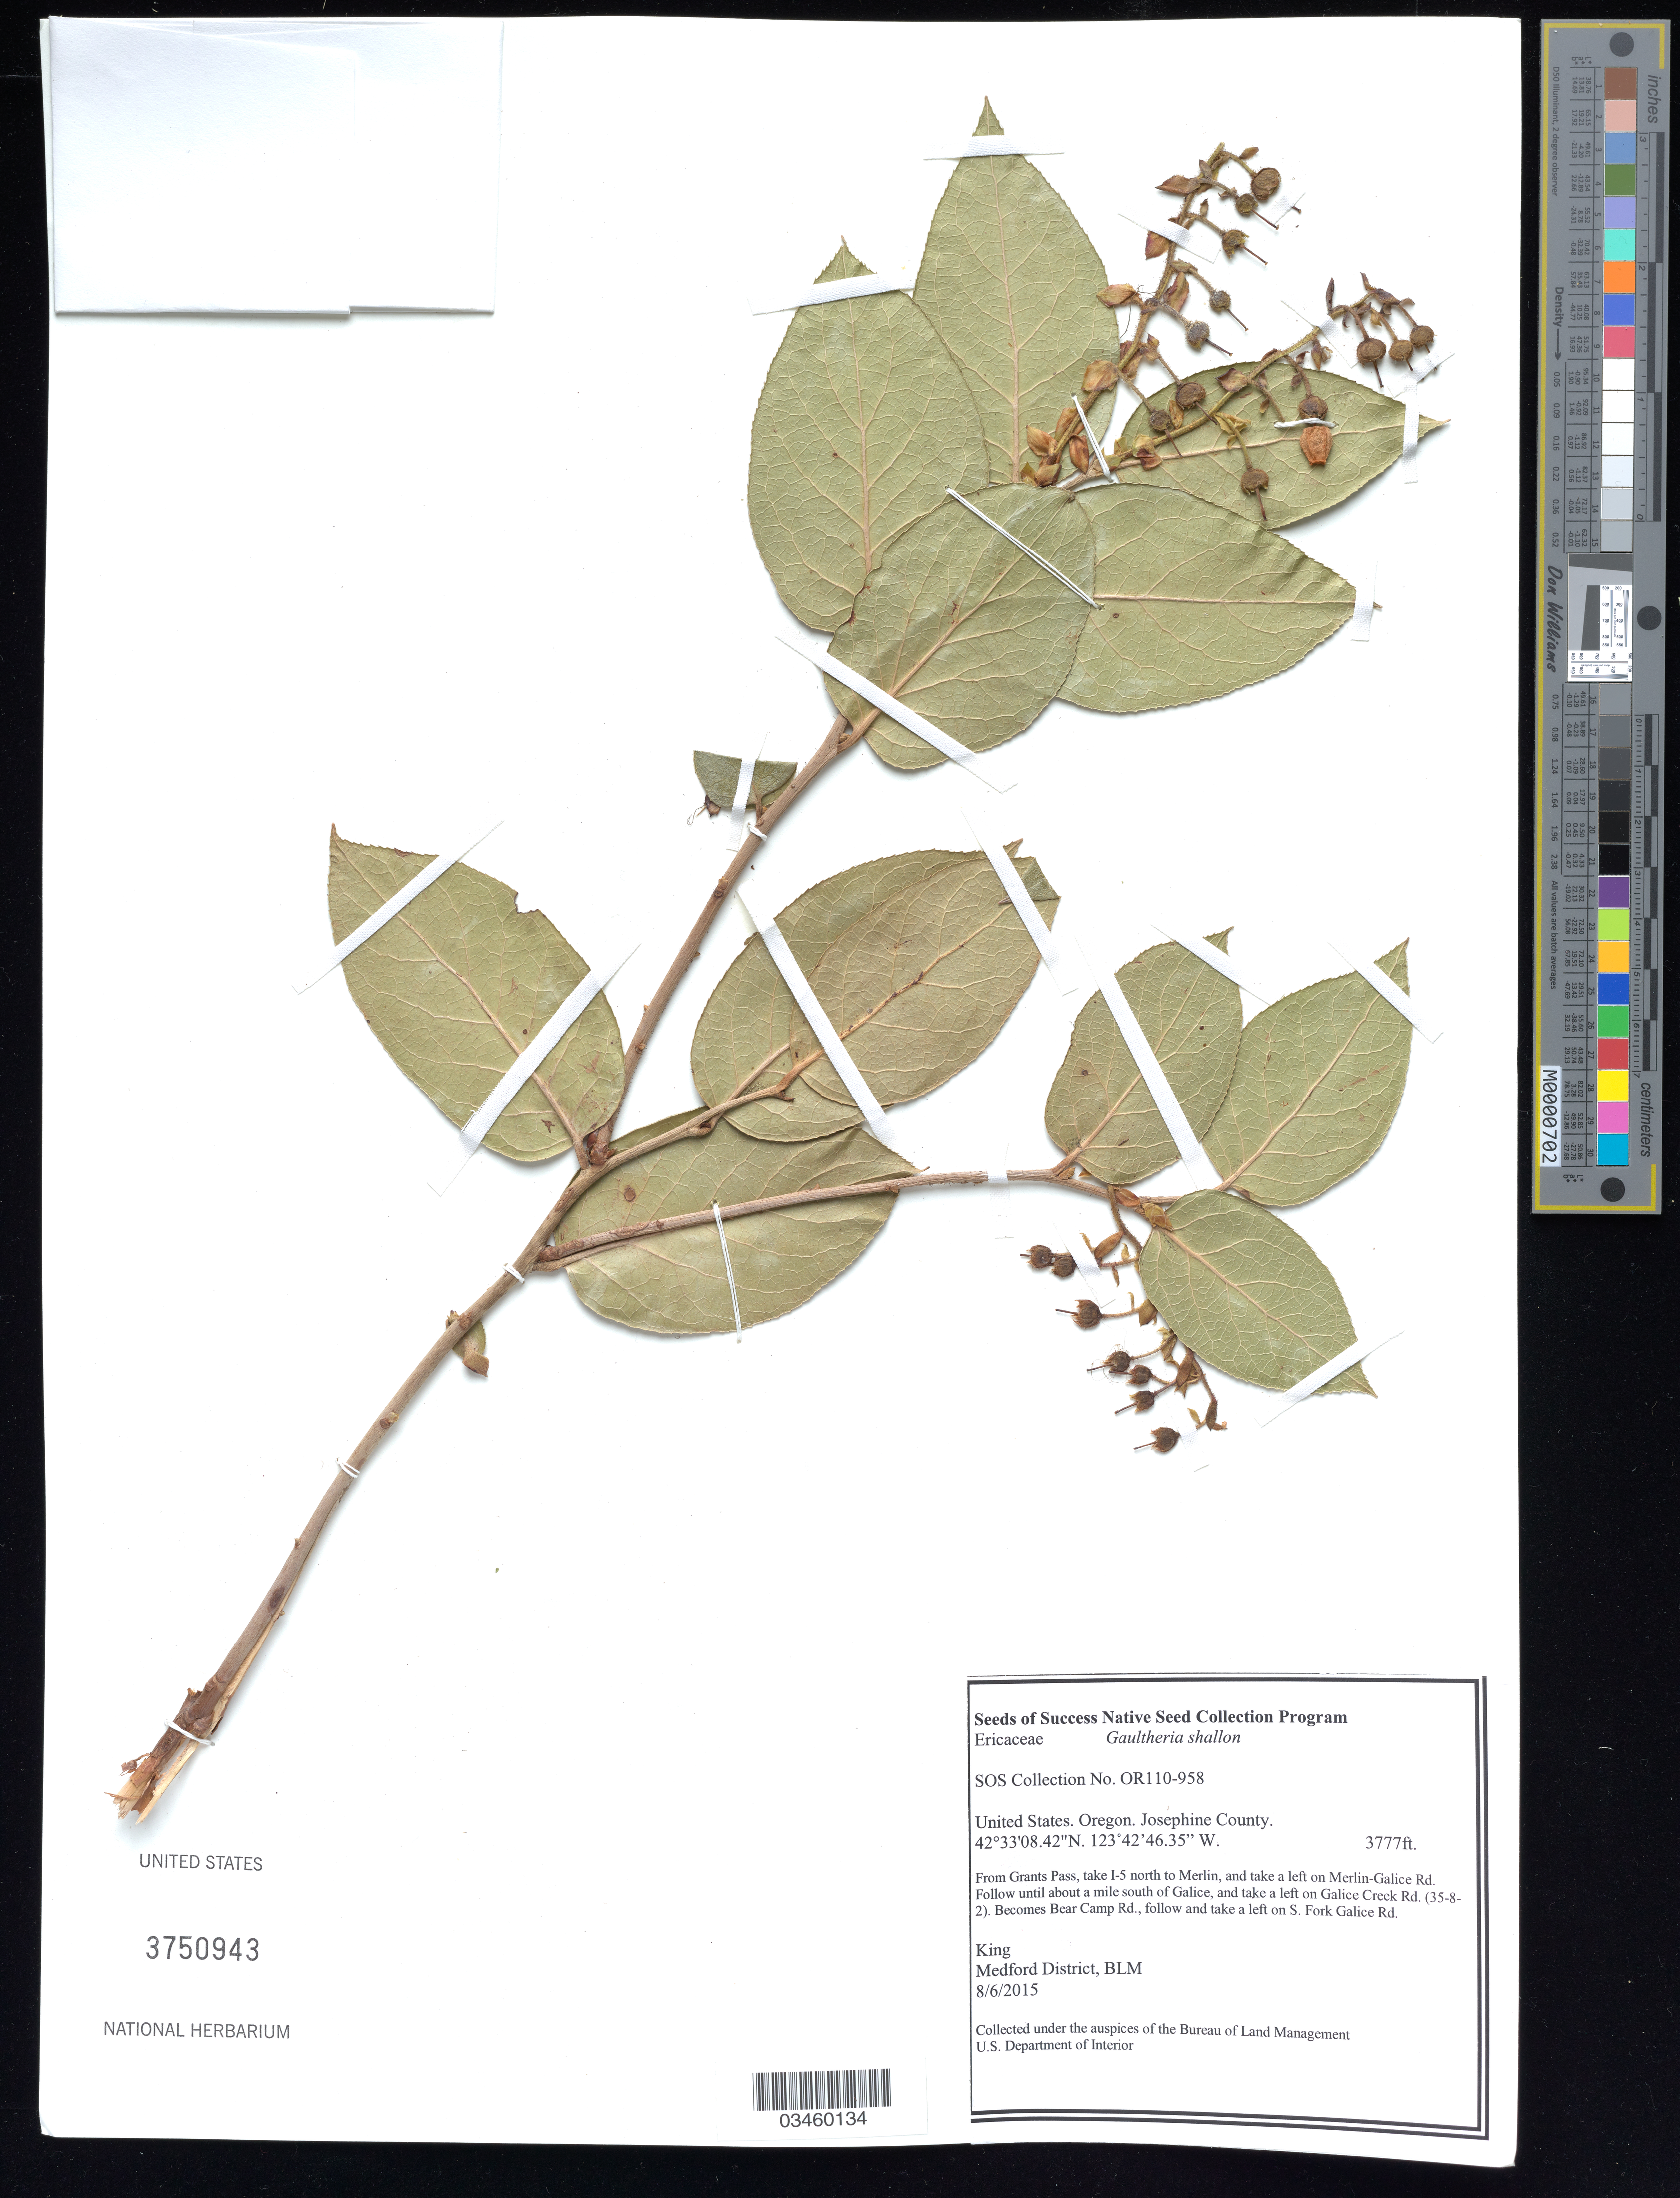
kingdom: Plantae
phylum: Tracheophyta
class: Magnoliopsida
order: Ericales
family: Ericaceae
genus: Gaultheria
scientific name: Gaultheria shallon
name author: Pursh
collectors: King, --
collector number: OR110-958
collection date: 2015-08-06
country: United States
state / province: Oregon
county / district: Josephine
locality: Bear Camp, Hansen Saddle/ S. Fork Galice Rd.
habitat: Mixed forest, post-fire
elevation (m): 1151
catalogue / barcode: US 3750943